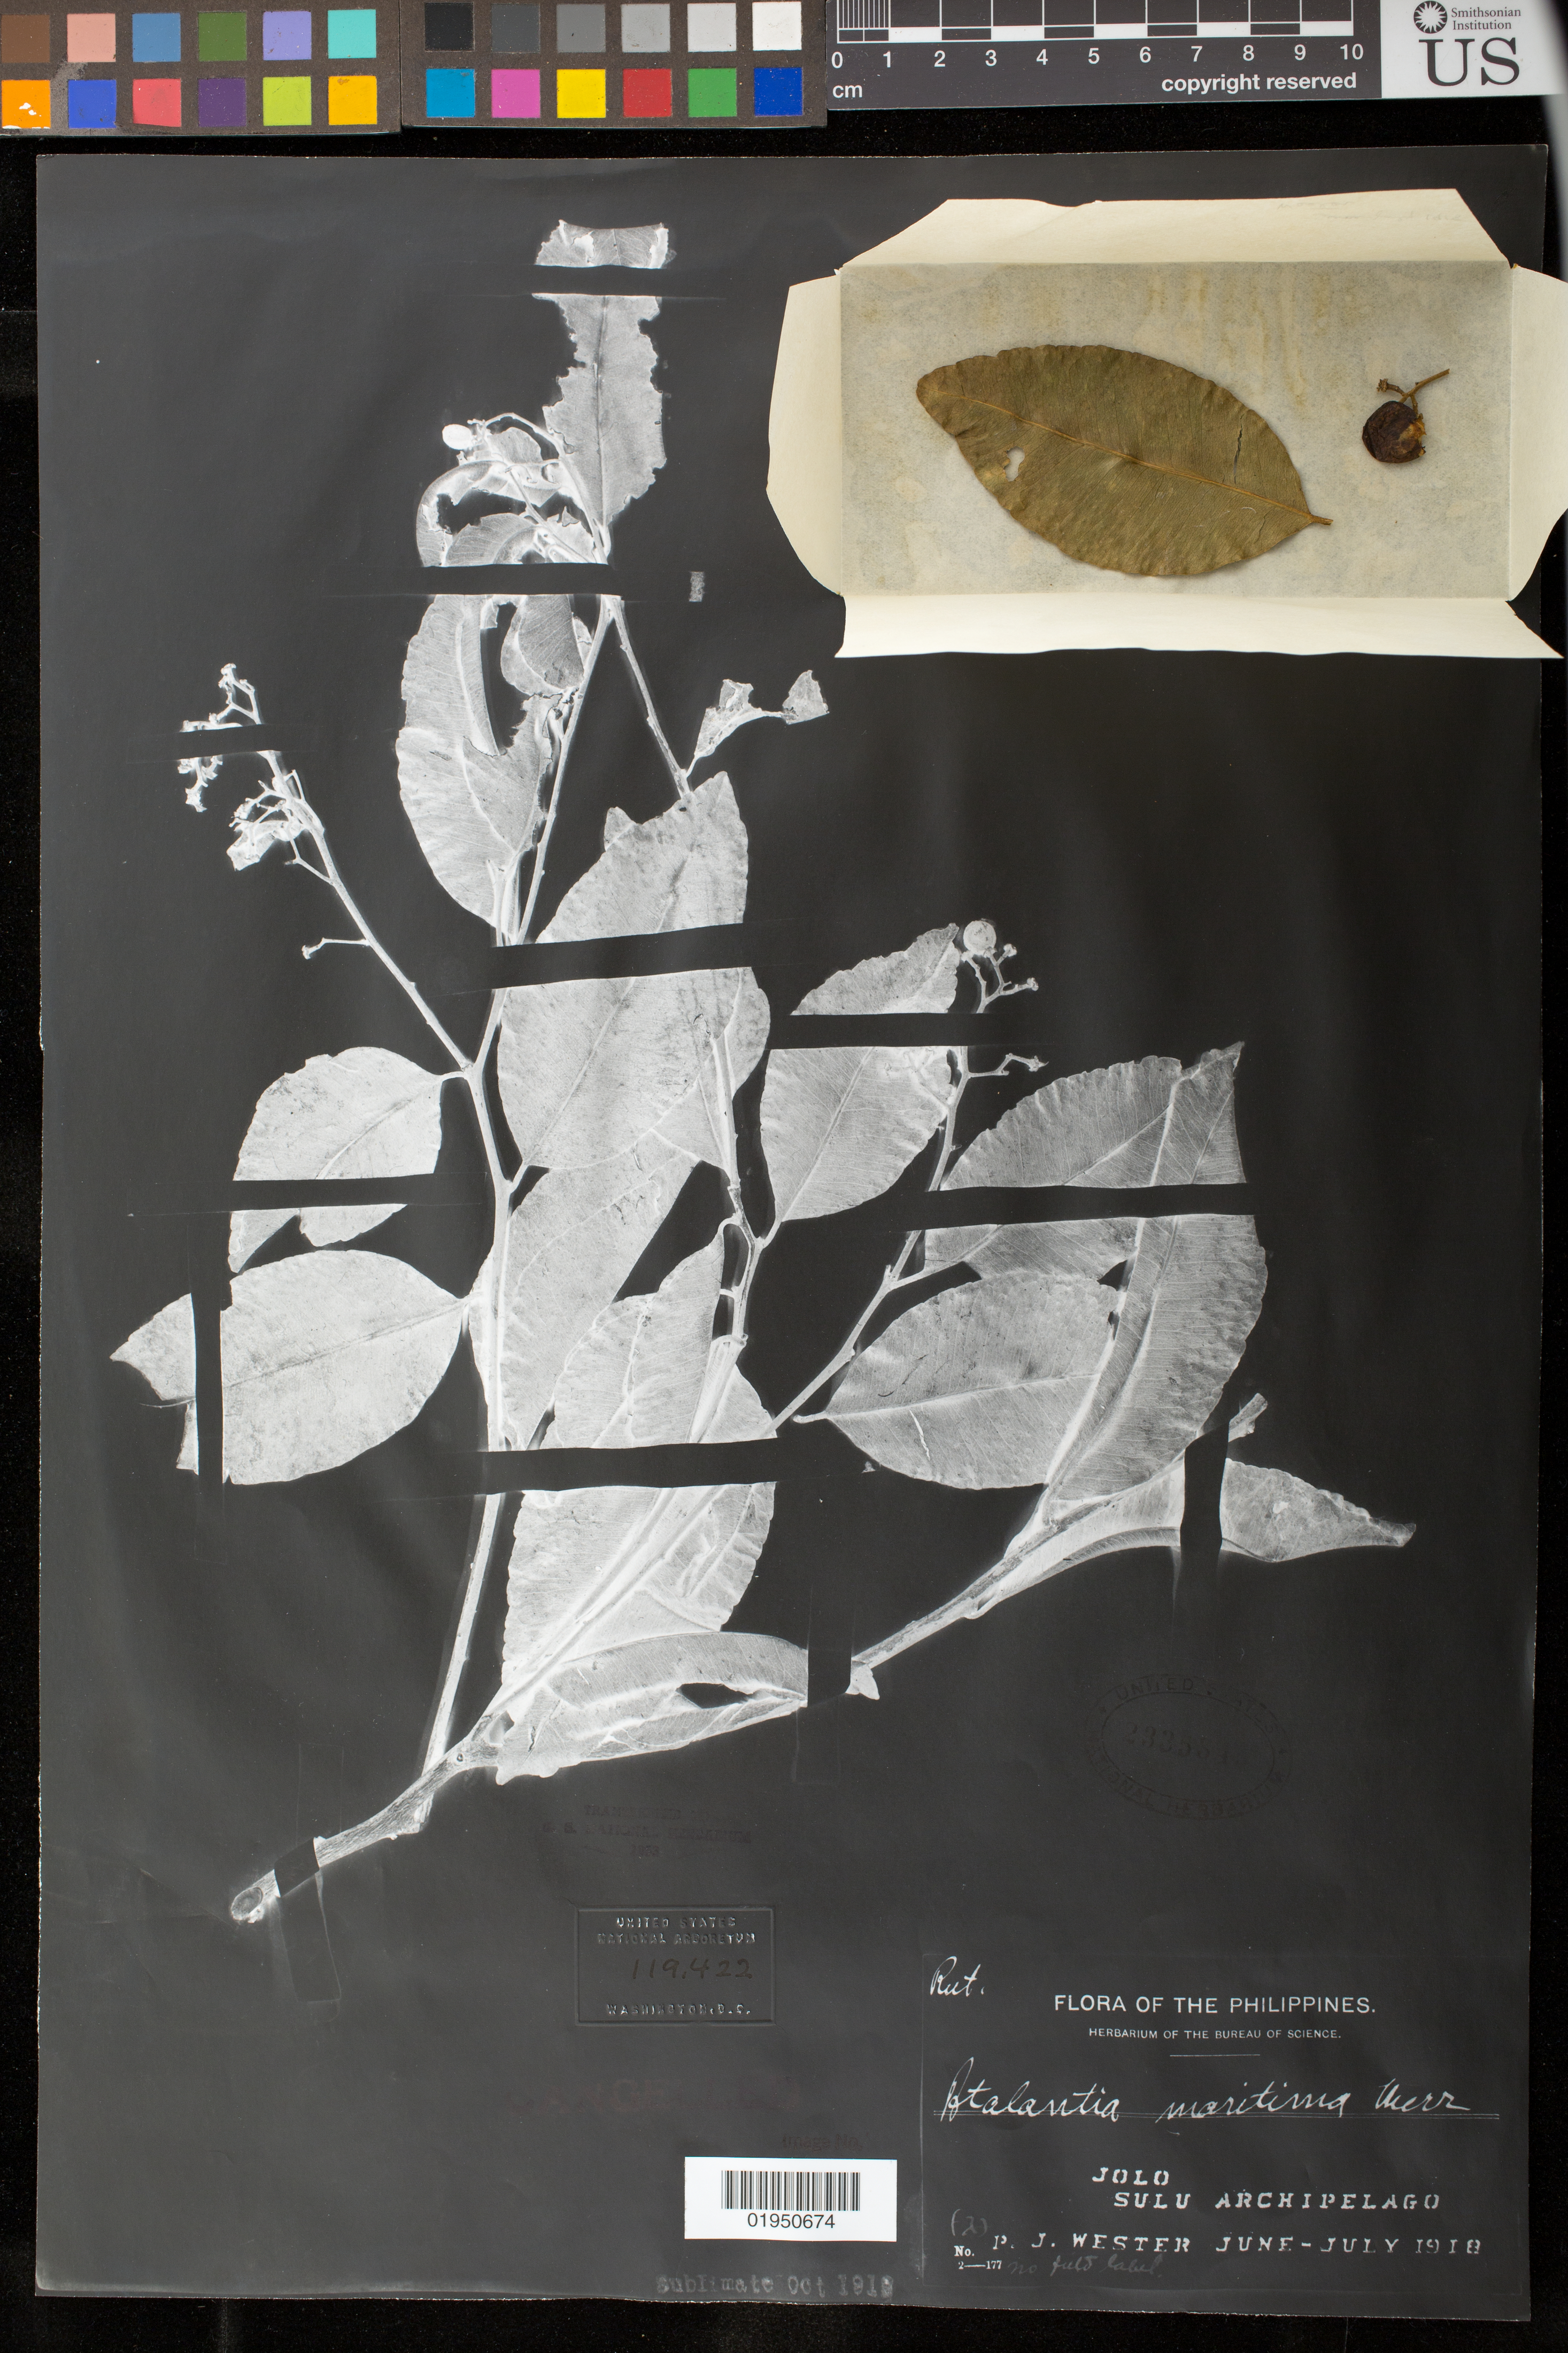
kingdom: Plantae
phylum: Tracheophyta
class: Magnoliopsida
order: Sapindales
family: Rutaceae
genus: Atalantia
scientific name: Atalantia maritima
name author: Merr.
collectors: P. J. Wester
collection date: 1918-06/1918-07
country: Philippines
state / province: Muslim Mindanao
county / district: Sulu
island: Julu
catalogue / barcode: US 2335345